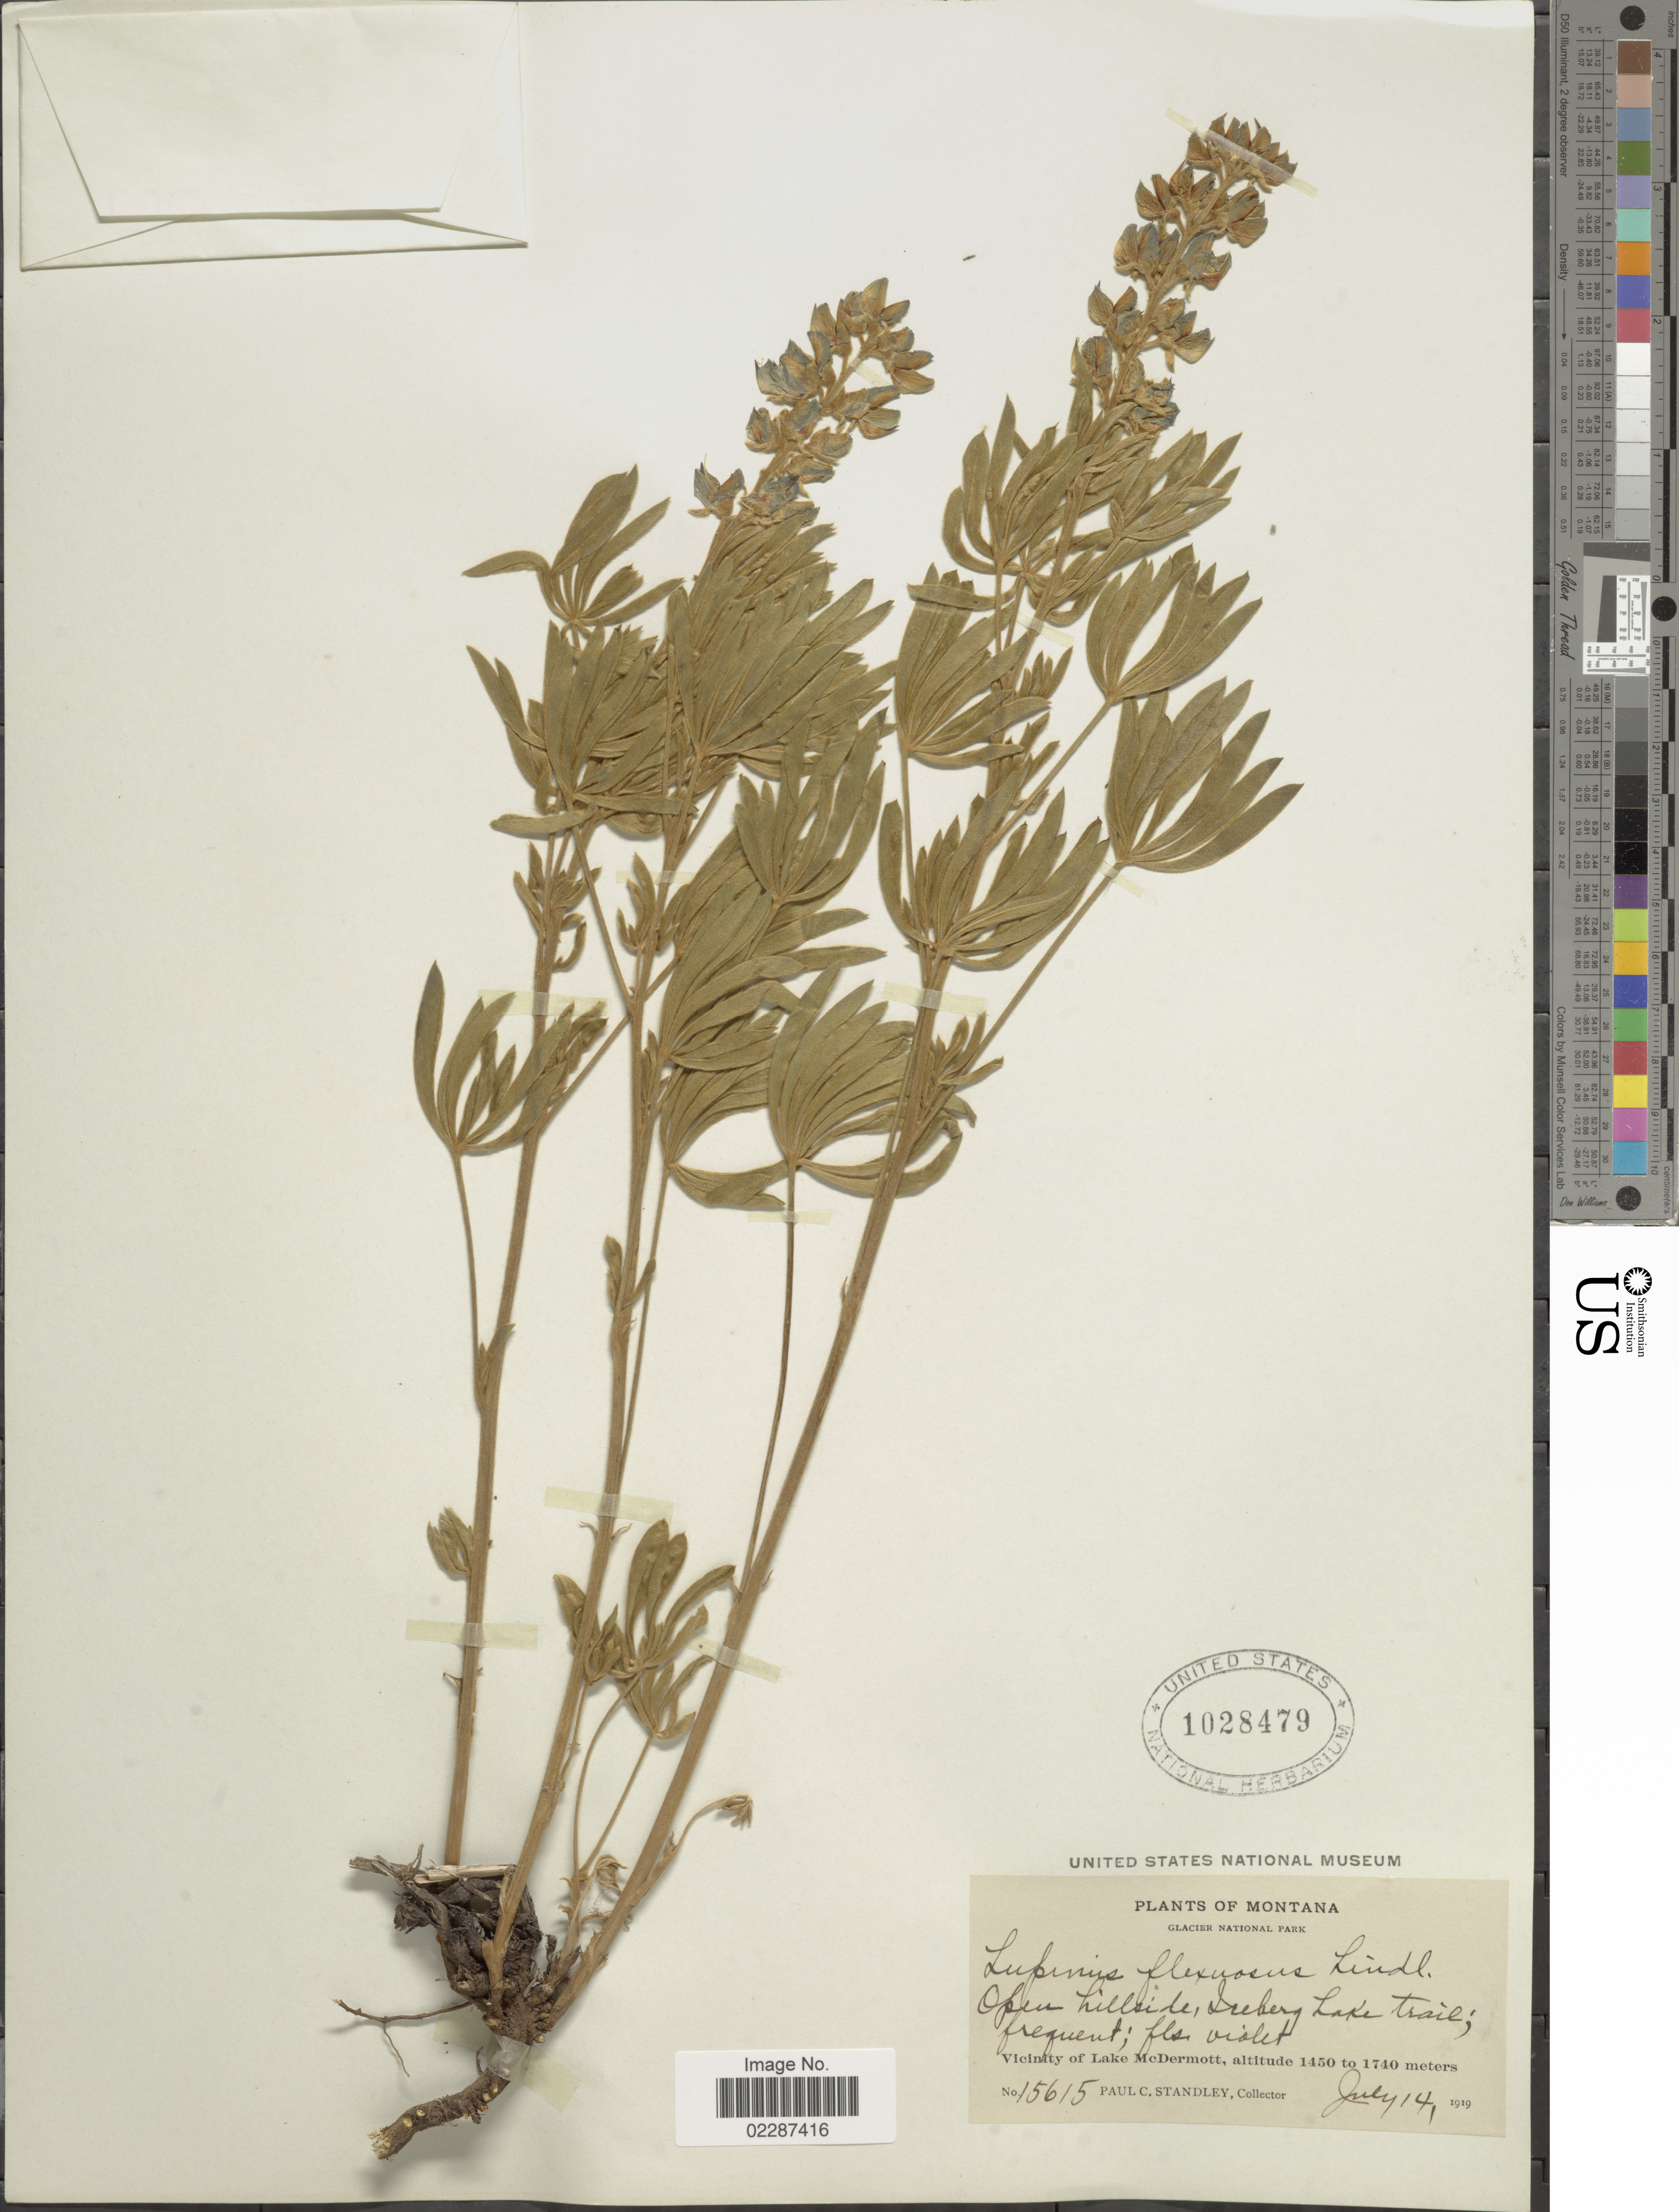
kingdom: Plantae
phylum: Tracheophyta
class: Magnoliopsida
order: Fabales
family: Fabaceae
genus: Lupinus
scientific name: Lupinus sericeus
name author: Pursh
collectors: P. C. Standley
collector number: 15615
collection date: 1919-07-14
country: United States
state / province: Montana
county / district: Glacier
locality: Glacier National Park, Iceberg Lake Trail, vicinity of Lake McDermott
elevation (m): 1450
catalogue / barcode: US 1028479